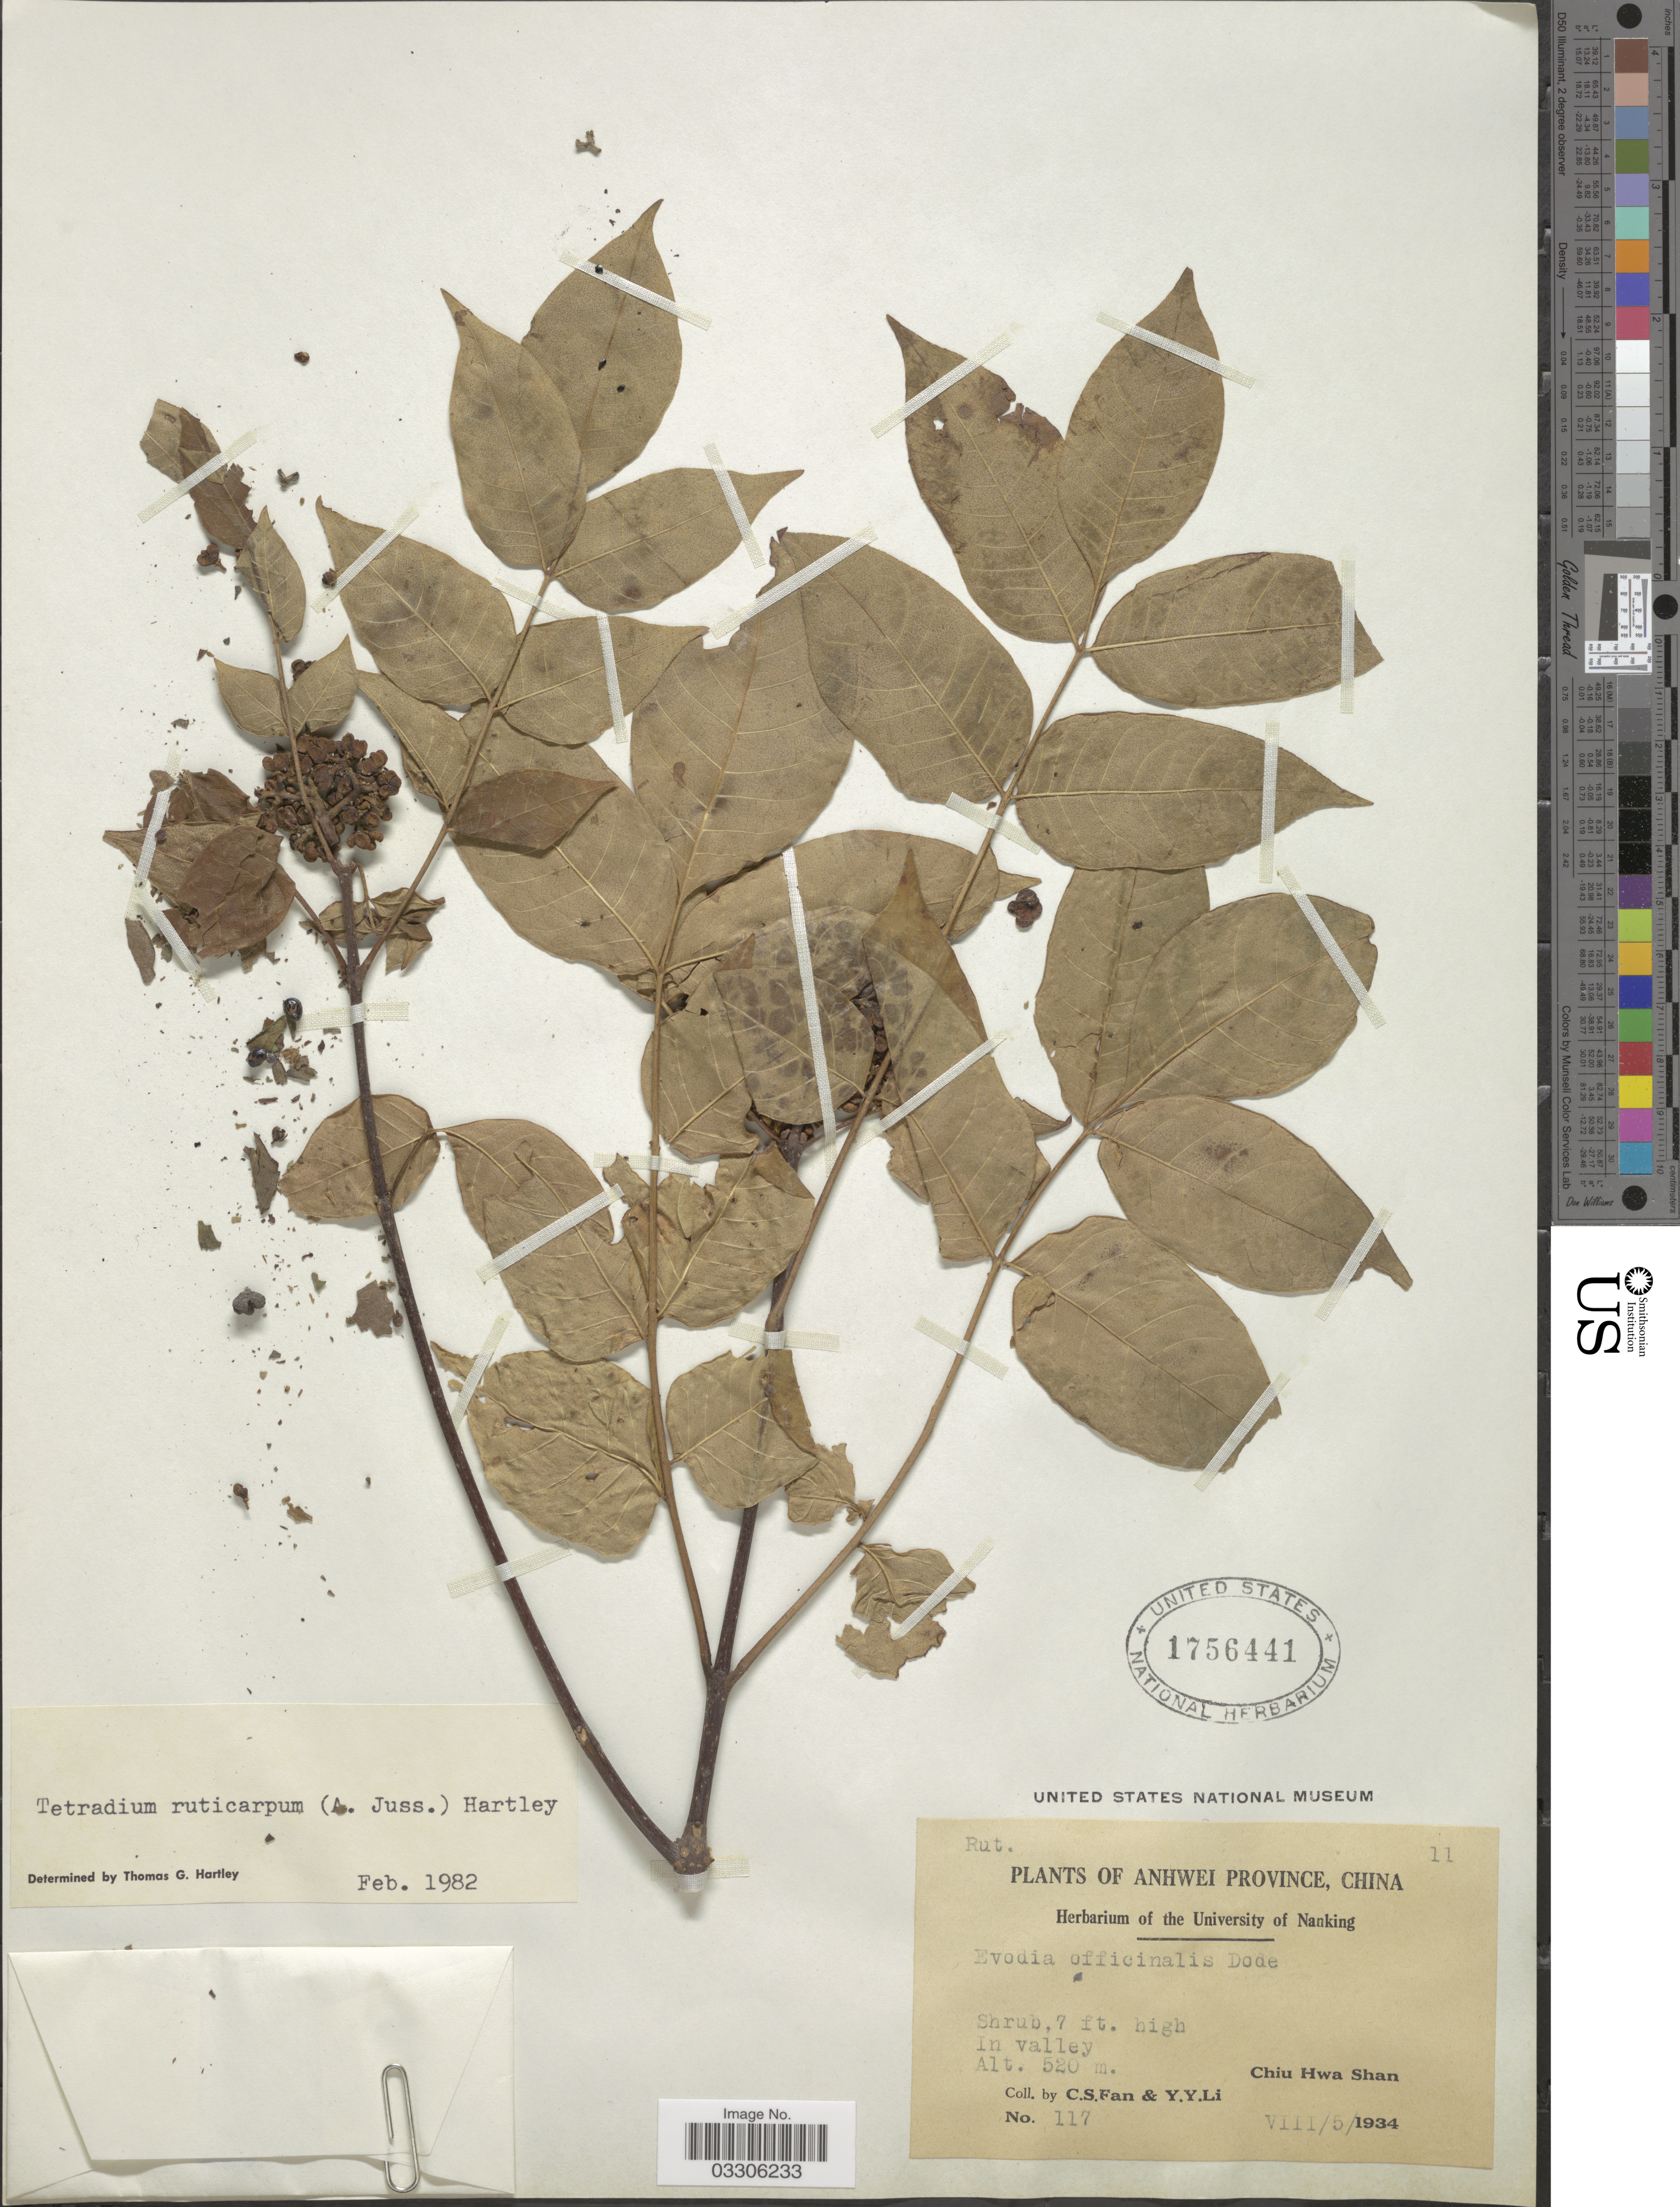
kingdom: Plantae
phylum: Tracheophyta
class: Magnoliopsida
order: Sapindales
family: Rutaceae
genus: Tetradium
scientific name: Tetradium ruticarpum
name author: (A. Juss.) T.G. Hartley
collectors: C. S. Fan & Y. Y. Li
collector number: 117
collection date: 1934-08-05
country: China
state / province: Anhui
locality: Anhwei Province. In valley. Chiu Hwa Shan.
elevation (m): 520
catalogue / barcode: US 1756441